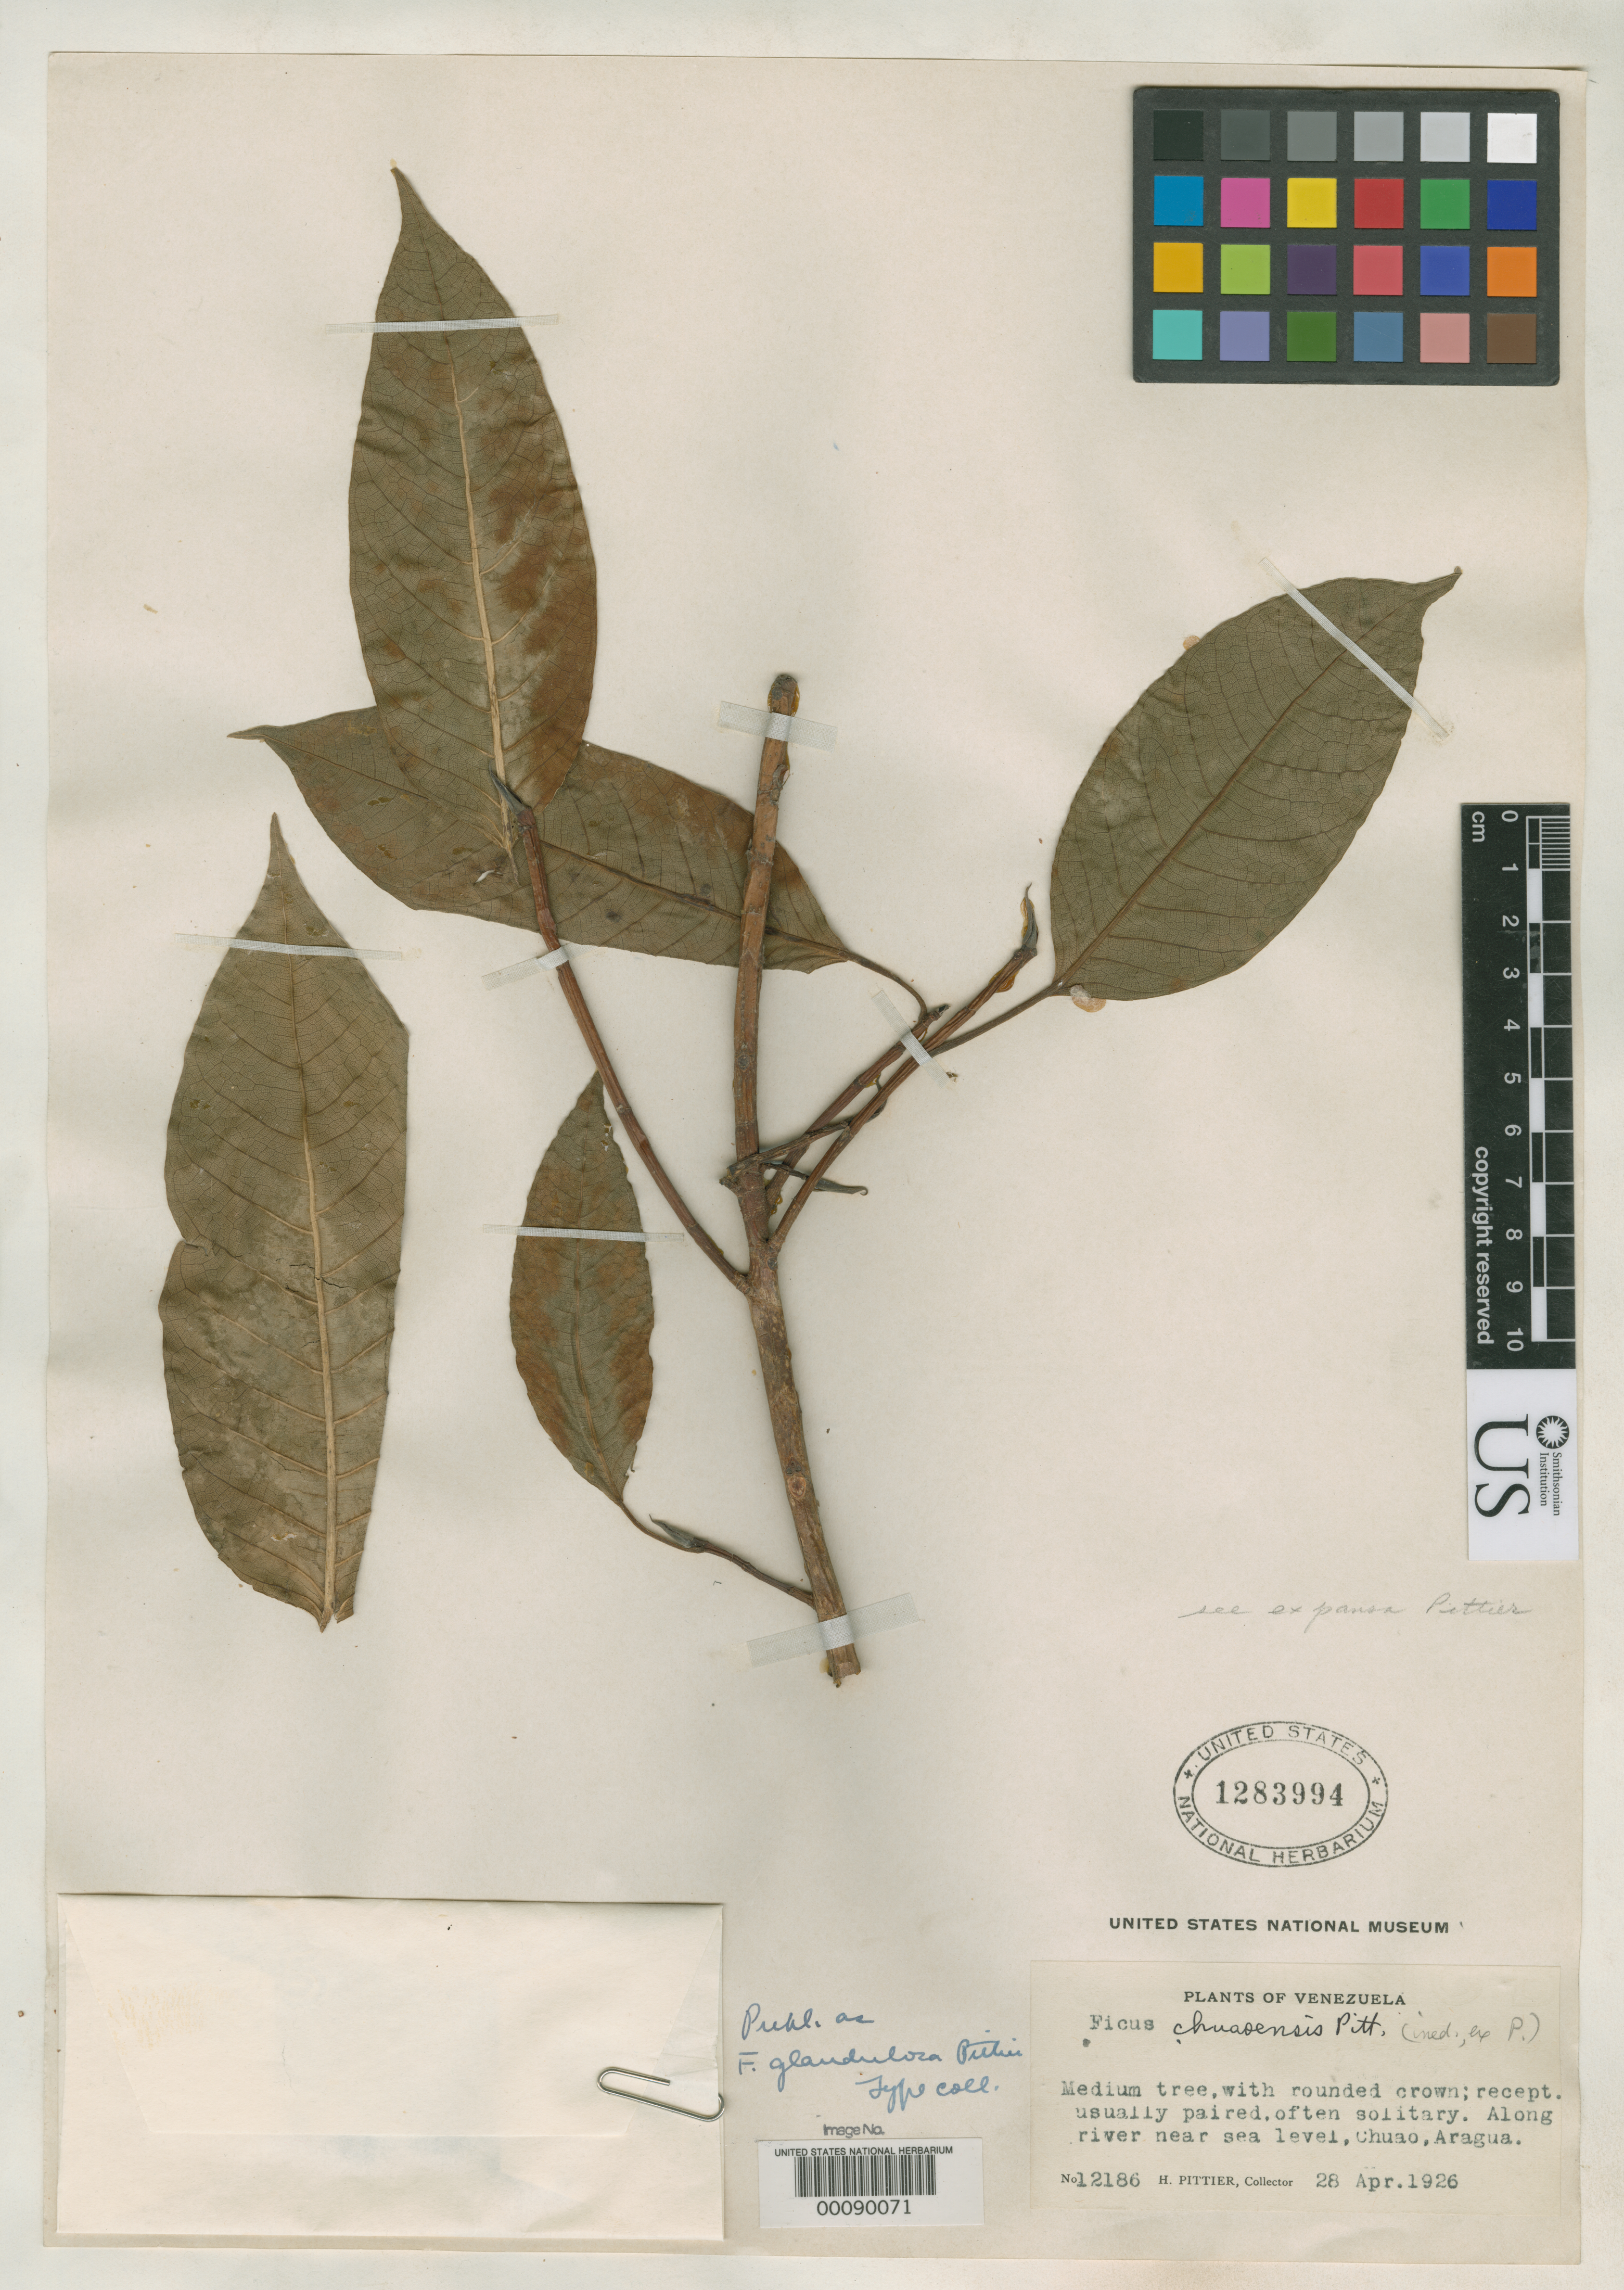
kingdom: Plantae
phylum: Tracheophyta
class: Magnoliopsida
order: Rosales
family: Moraceae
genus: Ficus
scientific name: Ficus glandulosa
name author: Pittier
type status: Type Collection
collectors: H. F. Pittier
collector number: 12186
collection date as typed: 28 Apr 1926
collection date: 1926-04-28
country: Venezuela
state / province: Aragua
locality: Chuao.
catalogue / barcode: US 1283994